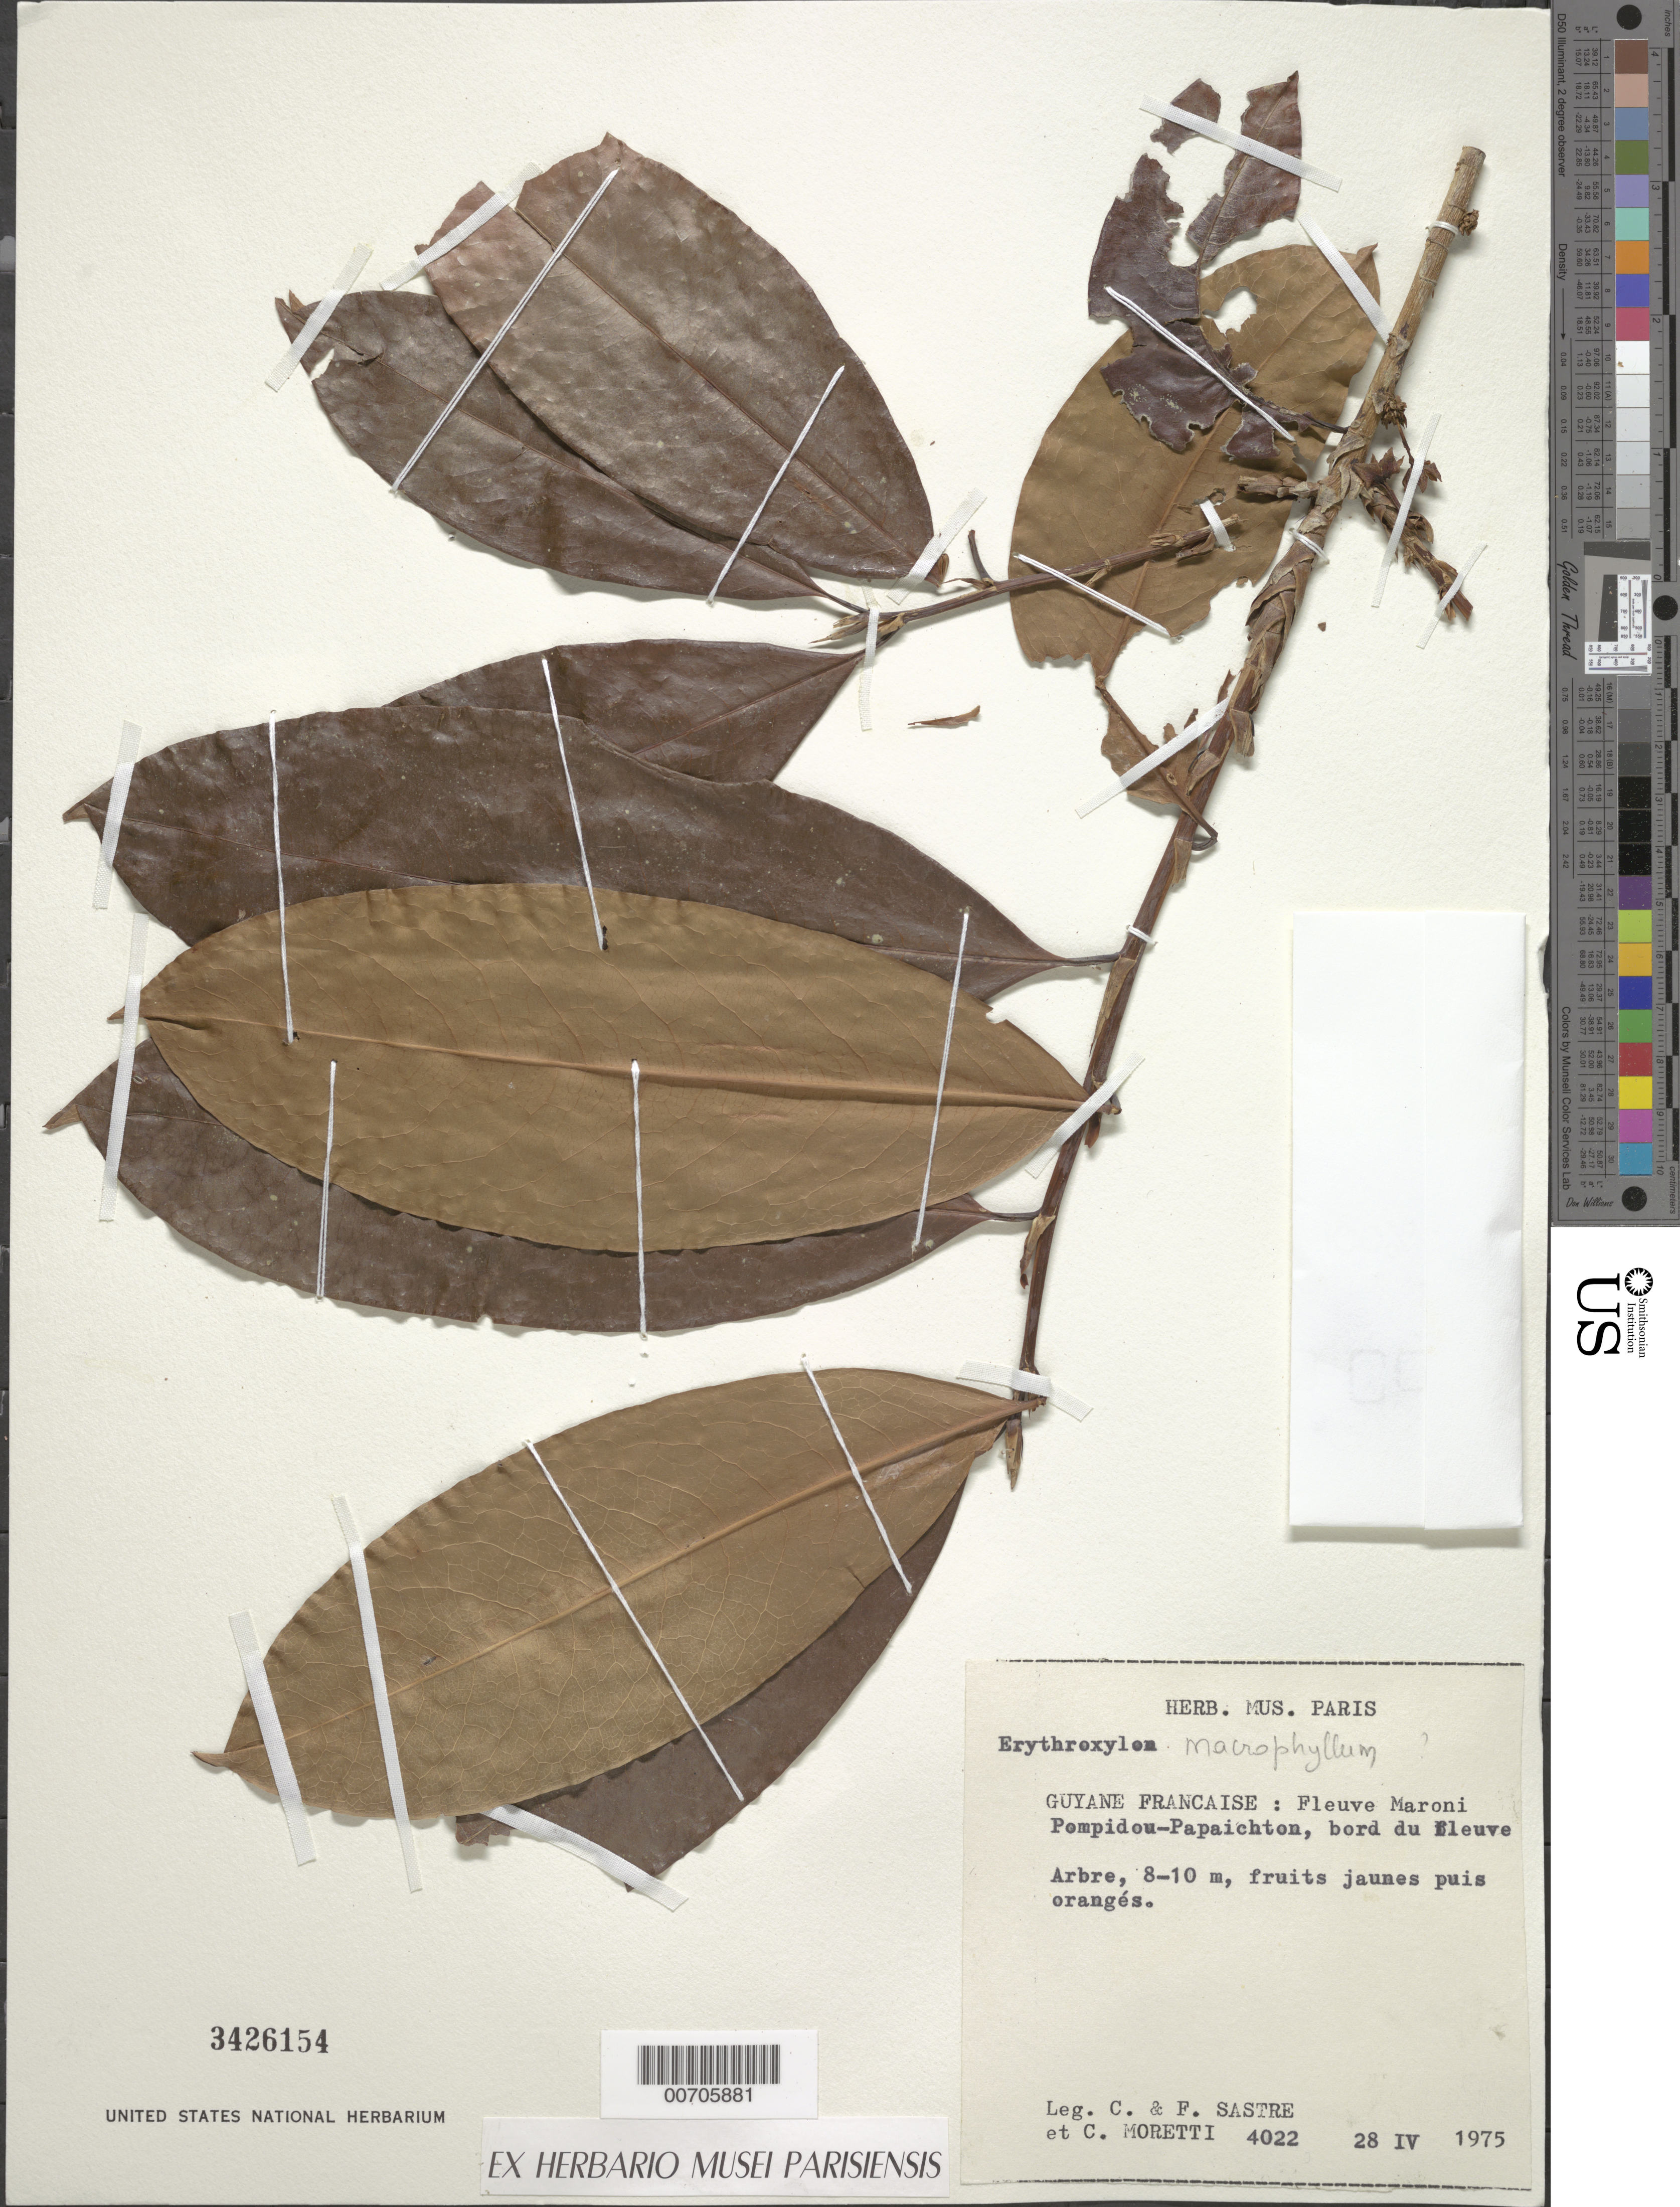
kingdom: Plantae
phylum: Tracheophyta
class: Magnoliopsida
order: Malpighiales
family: Erythroxylaceae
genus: Erythroxylum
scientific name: Erythroxylum macrophyllum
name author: Cav.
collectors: C. H. L. Sastre, F. Sastre & C. Moretti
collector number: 4022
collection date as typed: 28-Apr-75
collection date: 1975-04-28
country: French Guiana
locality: Maroni R., Pompidou-Papaichton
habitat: Riverbank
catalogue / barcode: US 3426154